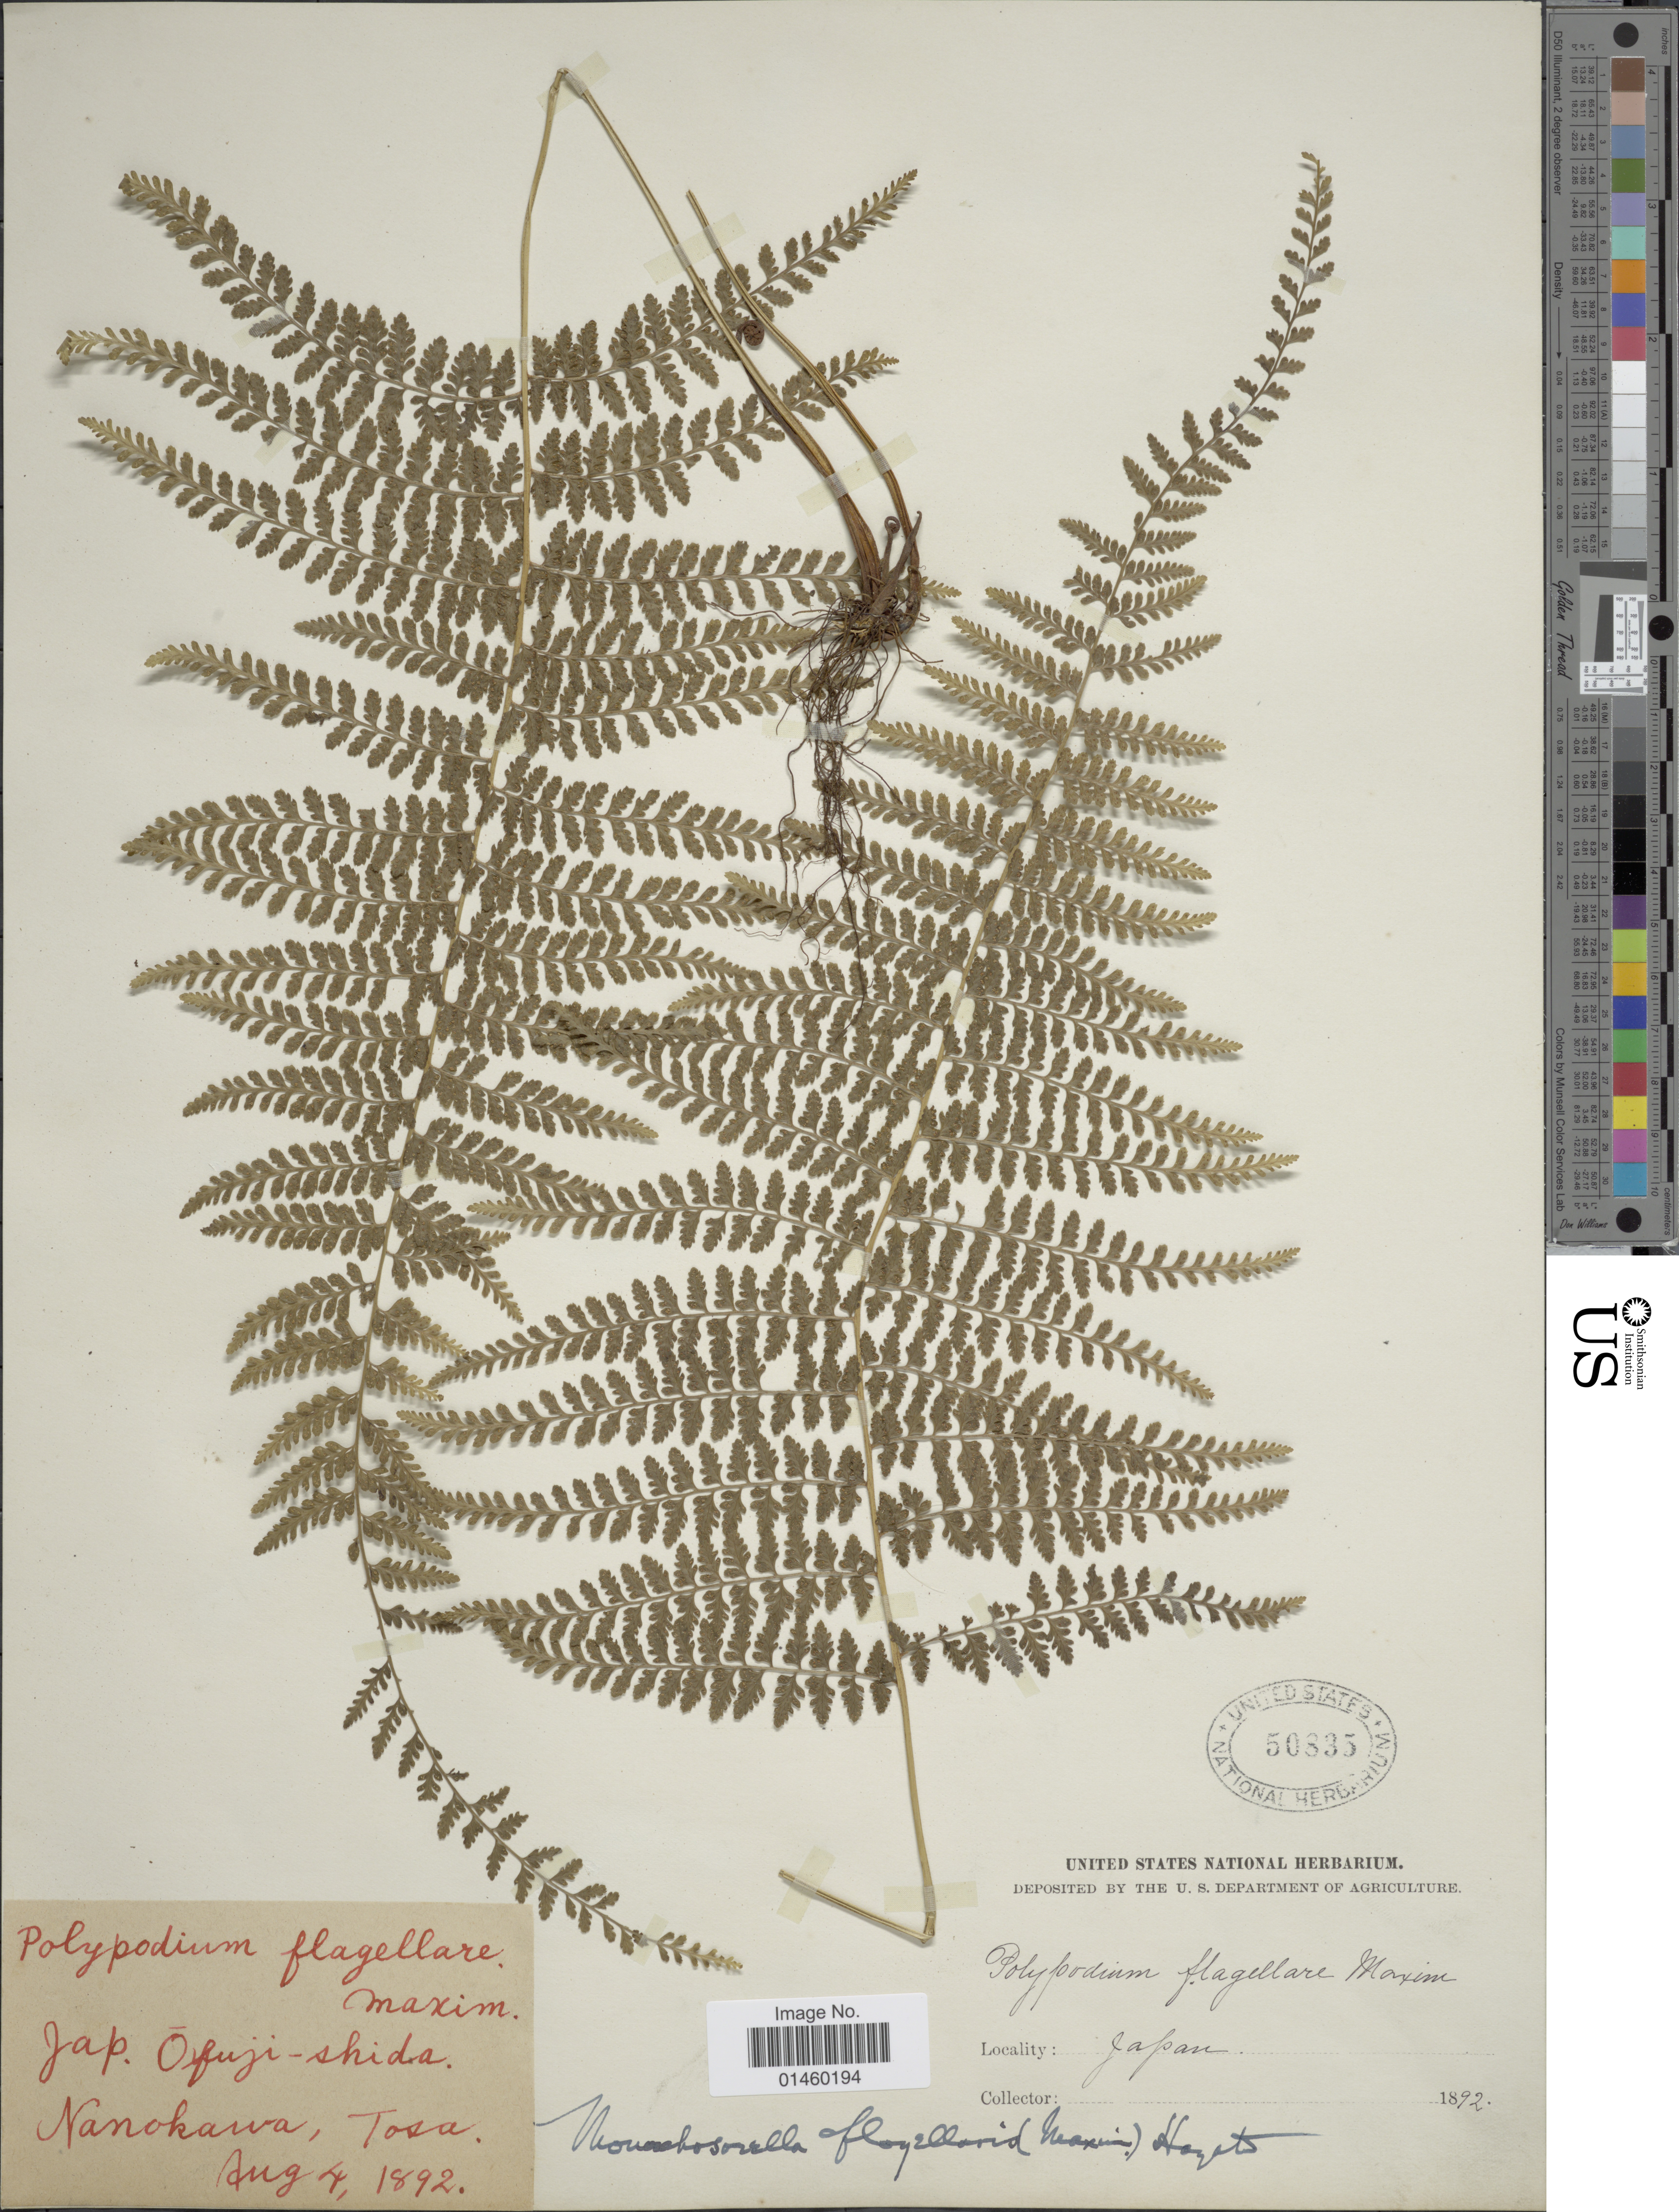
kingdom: Plantae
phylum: Tracheophyta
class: Polypodiopsida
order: Polypodiales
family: Dennstaedtiaceae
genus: Monachosorum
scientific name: Monachosorum flagellare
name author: (Makino) Hayata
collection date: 1892-08-04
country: Japan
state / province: Koti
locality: Jap. Nanokawa, Tosa.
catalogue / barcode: US 50835